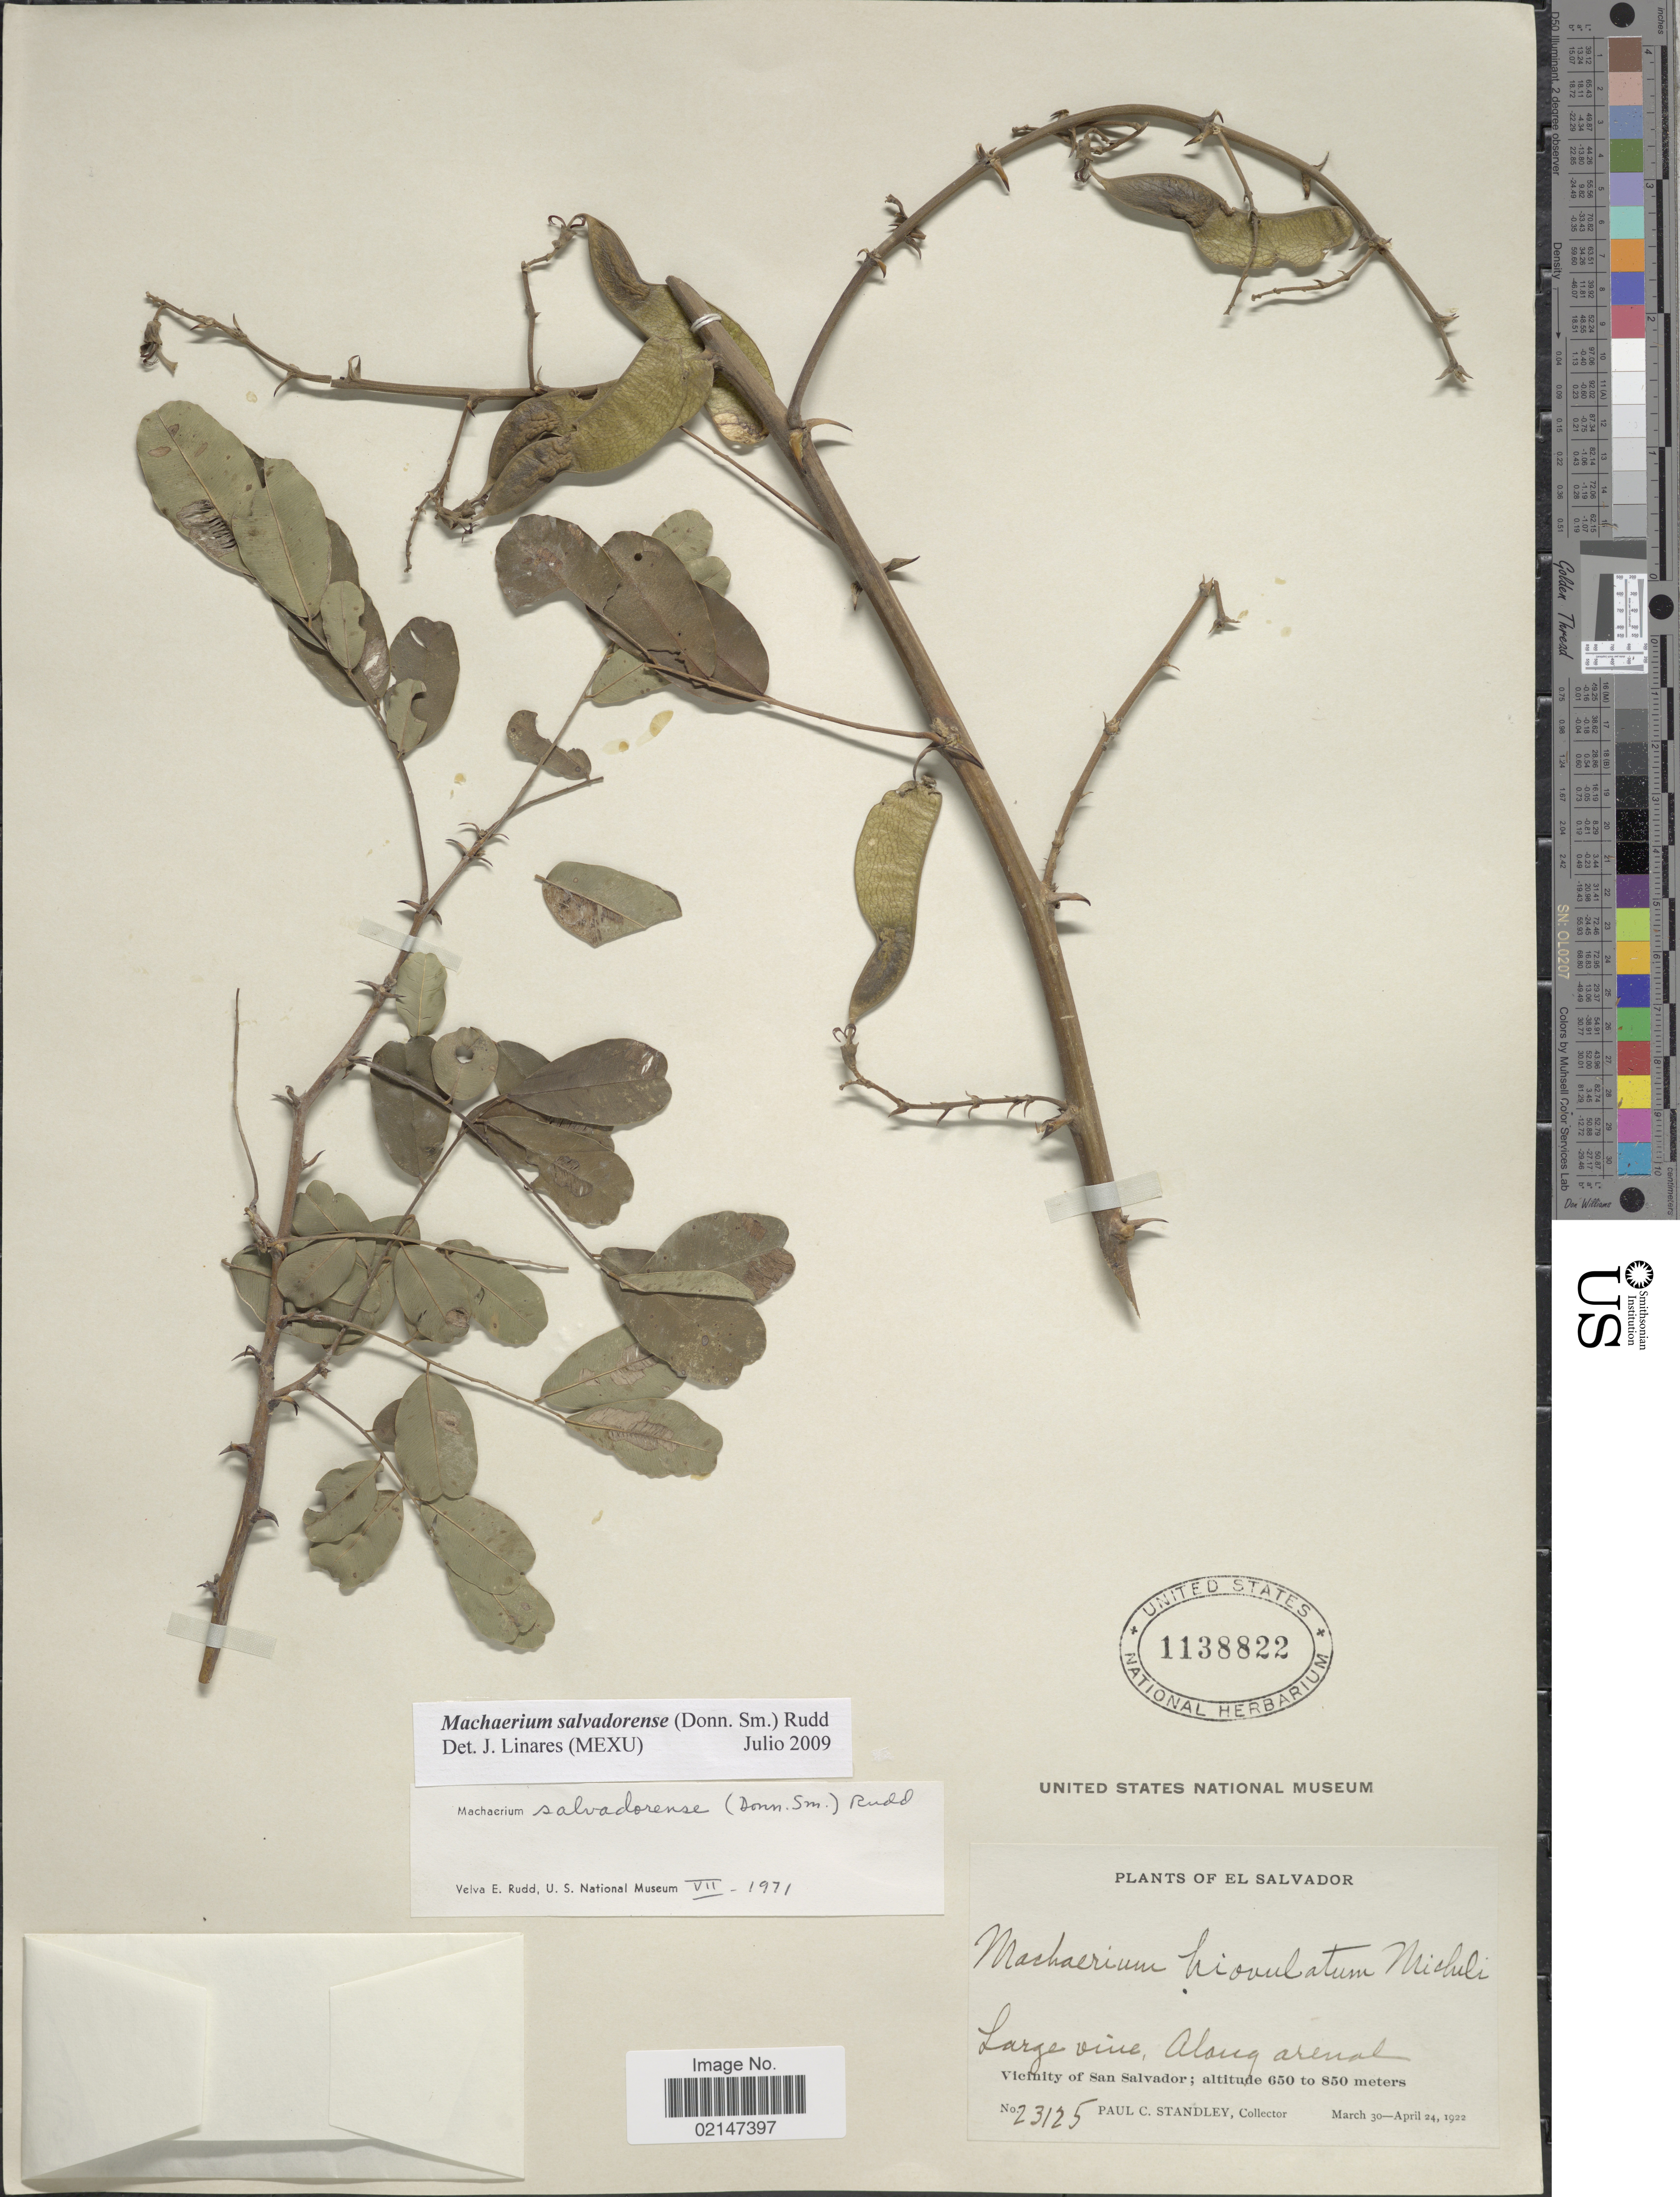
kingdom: Plantae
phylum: Tracheophyta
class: Magnoliopsida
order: Fabales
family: Fabaceae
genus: Machaerium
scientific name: Machaerium salvadorense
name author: (Donn. Sm.) Rudd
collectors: P. C. Standley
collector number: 23125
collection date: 1922-03-30/1922-04-24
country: El Salvador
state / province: San Salvador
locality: Large vine, Along arenal. Vicinity of San Salvador.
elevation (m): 650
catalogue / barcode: US 1138822